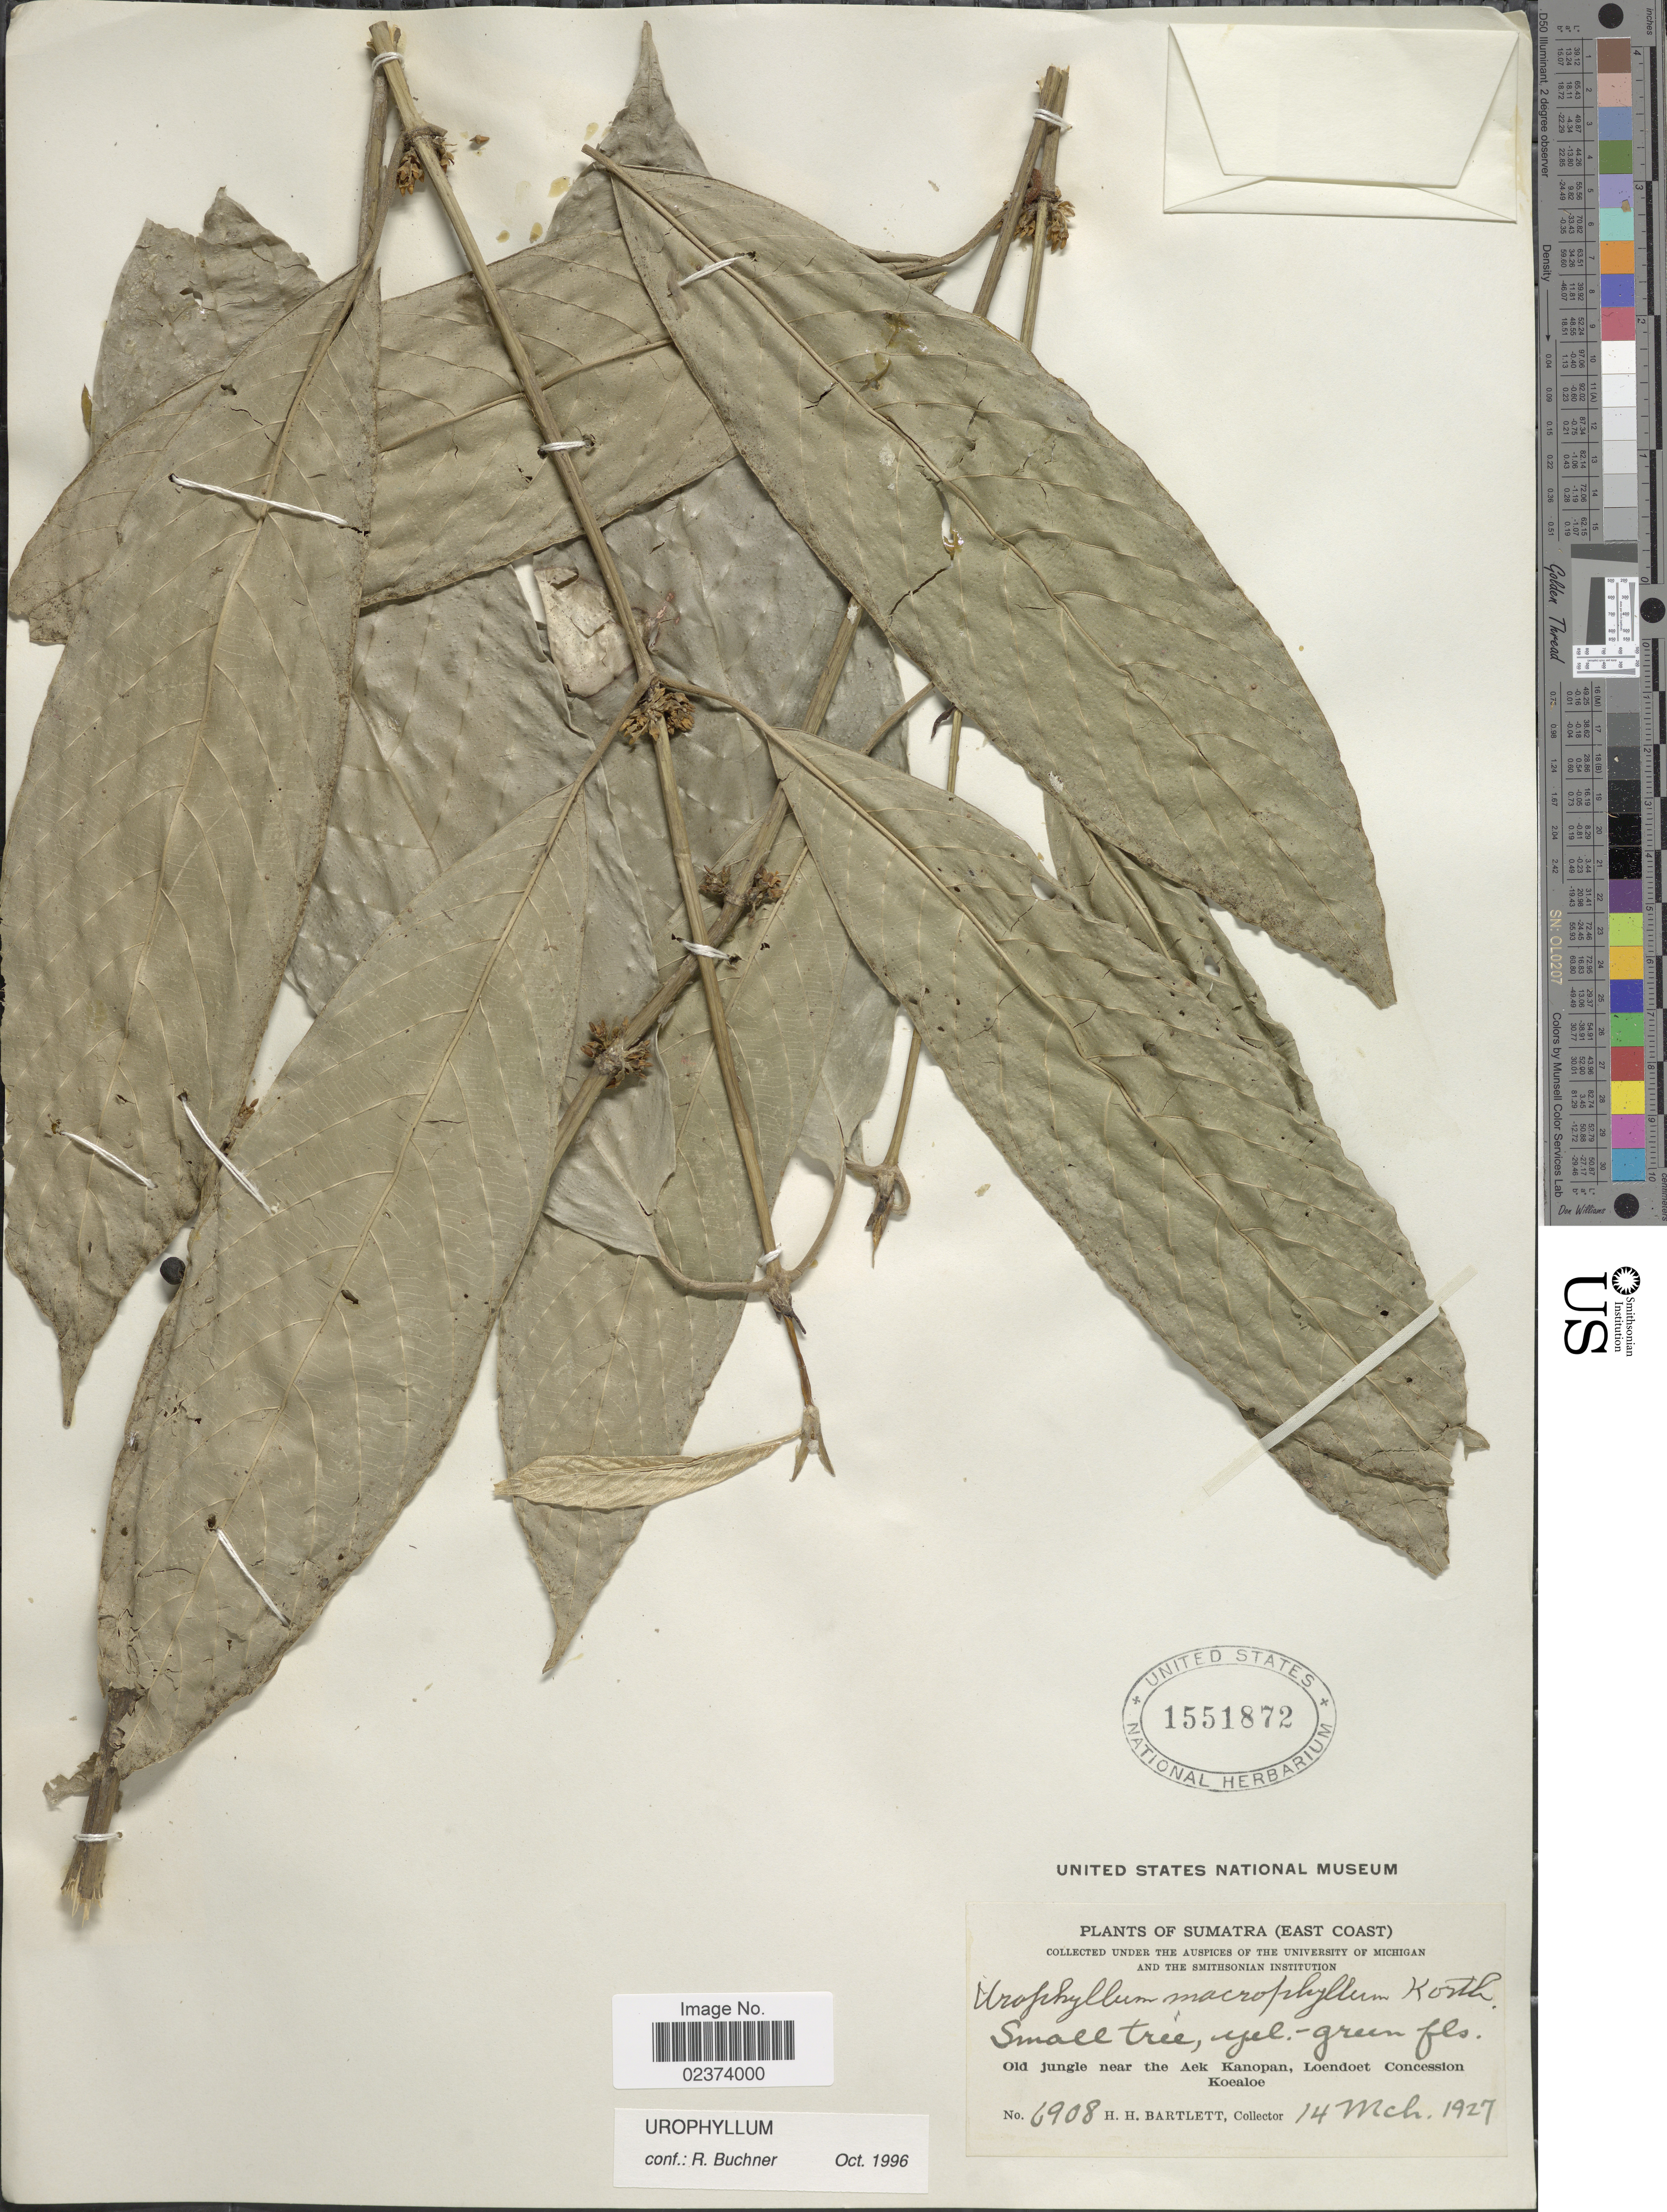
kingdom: Plantae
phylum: Tracheophyta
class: Magnoliopsida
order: Gentianales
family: Rubiaceae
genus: Urophyllum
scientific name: Urophyllum macrophyllum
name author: Korth.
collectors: H. H. Bartlett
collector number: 6908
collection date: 1927-03-14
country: Indonesia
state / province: Sumatra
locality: East Coast, Old jungle near the Aek Kanopan, Loendoet Concession, Koealoe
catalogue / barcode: US 1151872